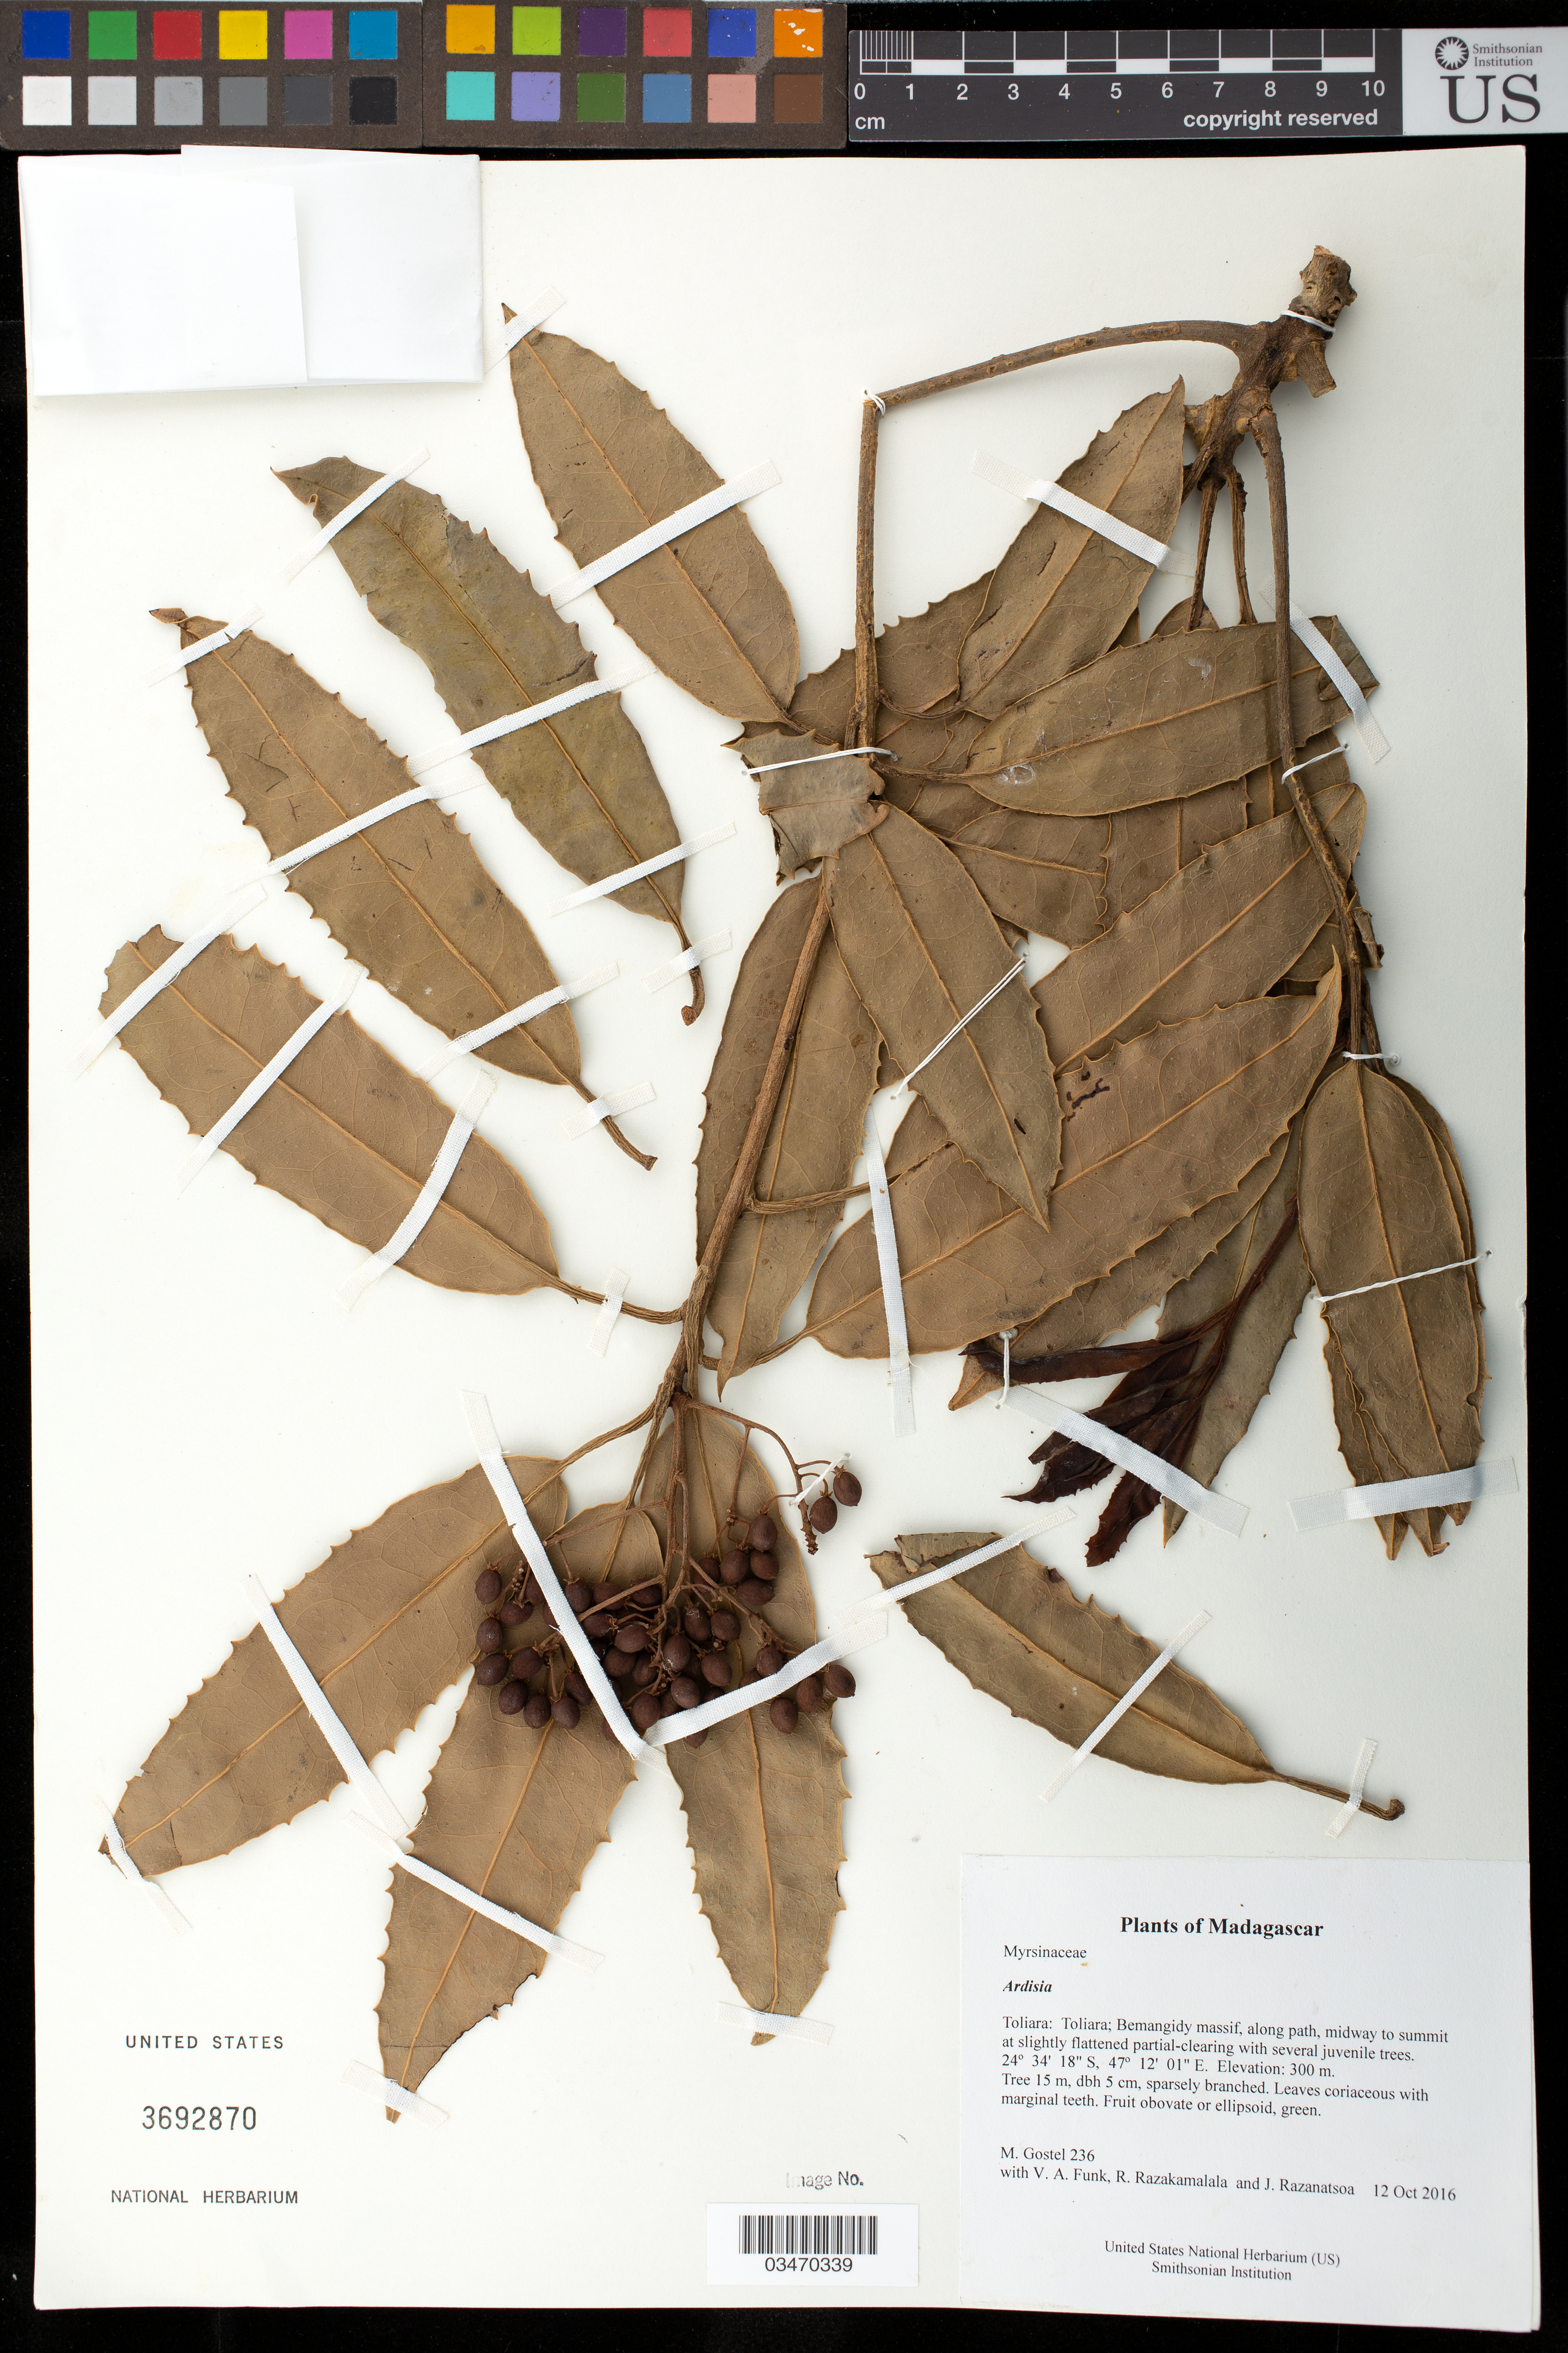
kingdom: Plantae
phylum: Tracheophyta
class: Magnoliopsida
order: Ericales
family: Primulaceae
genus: Ardisia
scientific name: Ardisia sp.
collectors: V. Funk, R. Razakamalala & J. Razanatsoa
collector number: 236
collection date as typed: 12 Oct 2016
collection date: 2016-10-12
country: Madagascar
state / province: Anosy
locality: Toliara; Bemangidy massif, along path, midway to summit at slightly flattened partial-clearing with several juvenile trees.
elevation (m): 300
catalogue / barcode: US 3692870